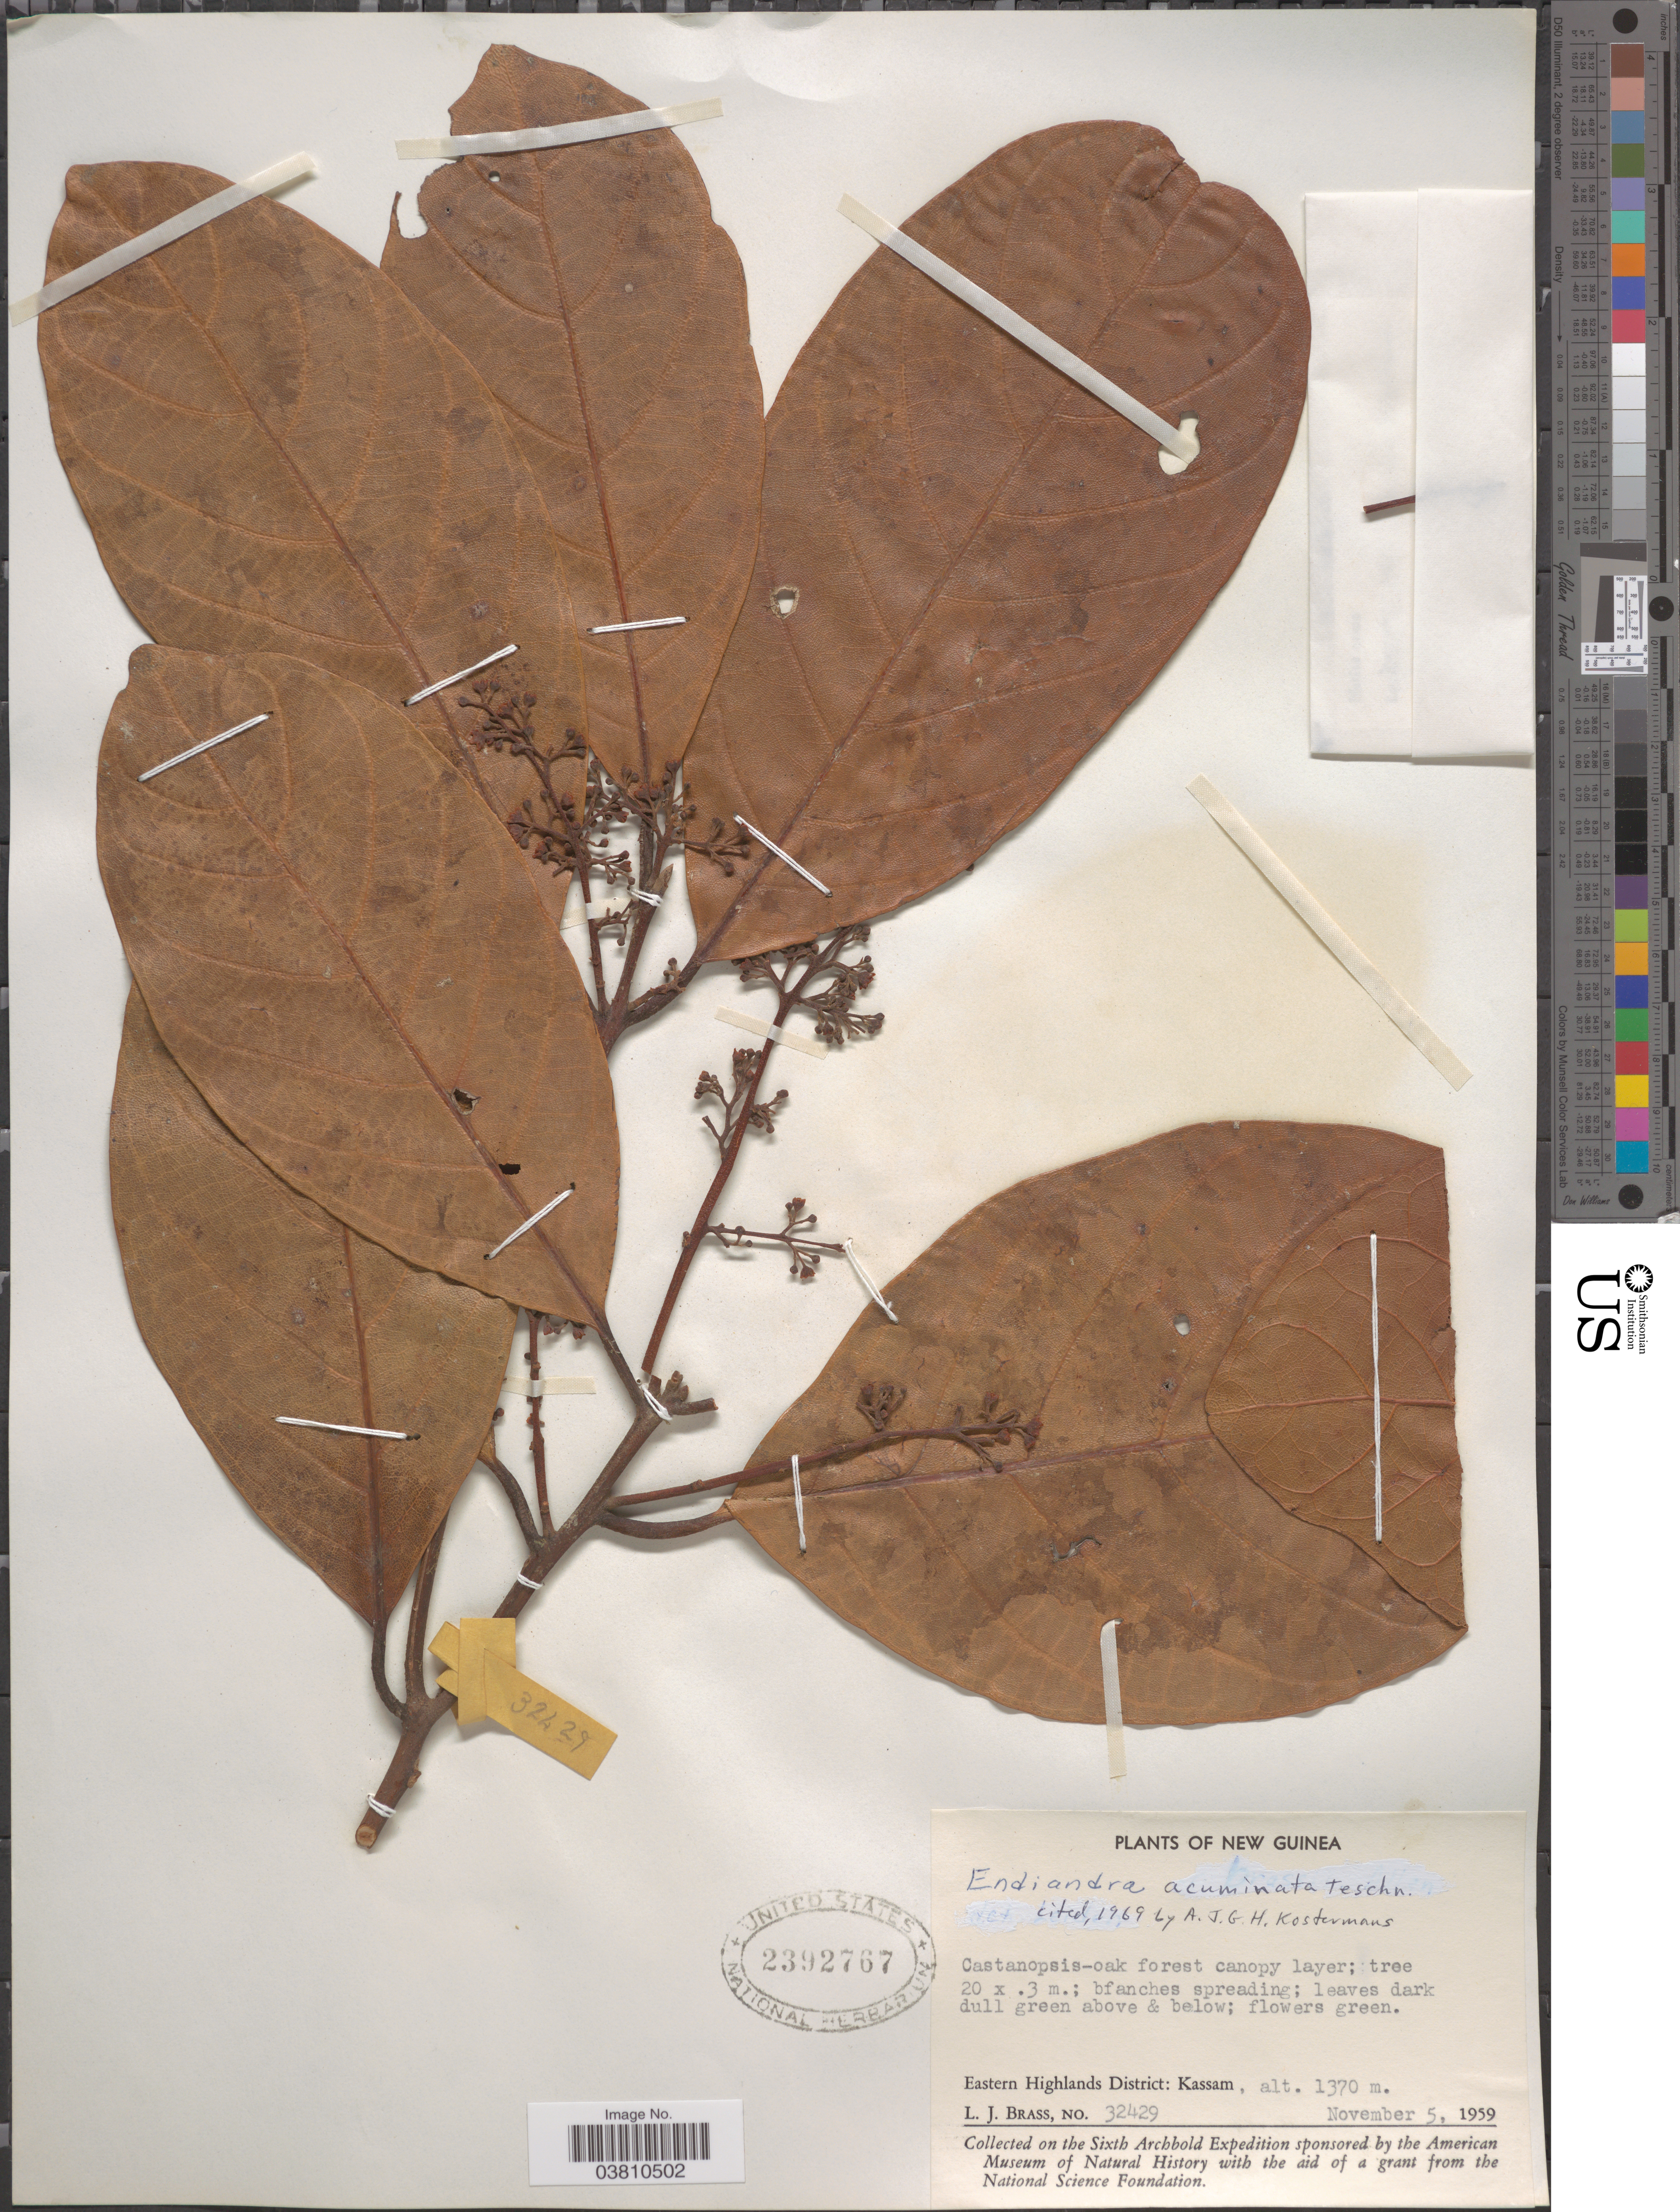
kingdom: Plantae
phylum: Tracheophyta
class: Magnoliopsida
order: Laurales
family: Lauraceae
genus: Endiandra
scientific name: Endiandra acuminata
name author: C.T. White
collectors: L. J. Brass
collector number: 32429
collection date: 1959-11-05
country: Papua New Guinea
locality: New Guinea. Eastern Highlands District: Kassam.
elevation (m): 1370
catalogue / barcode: US 2392767